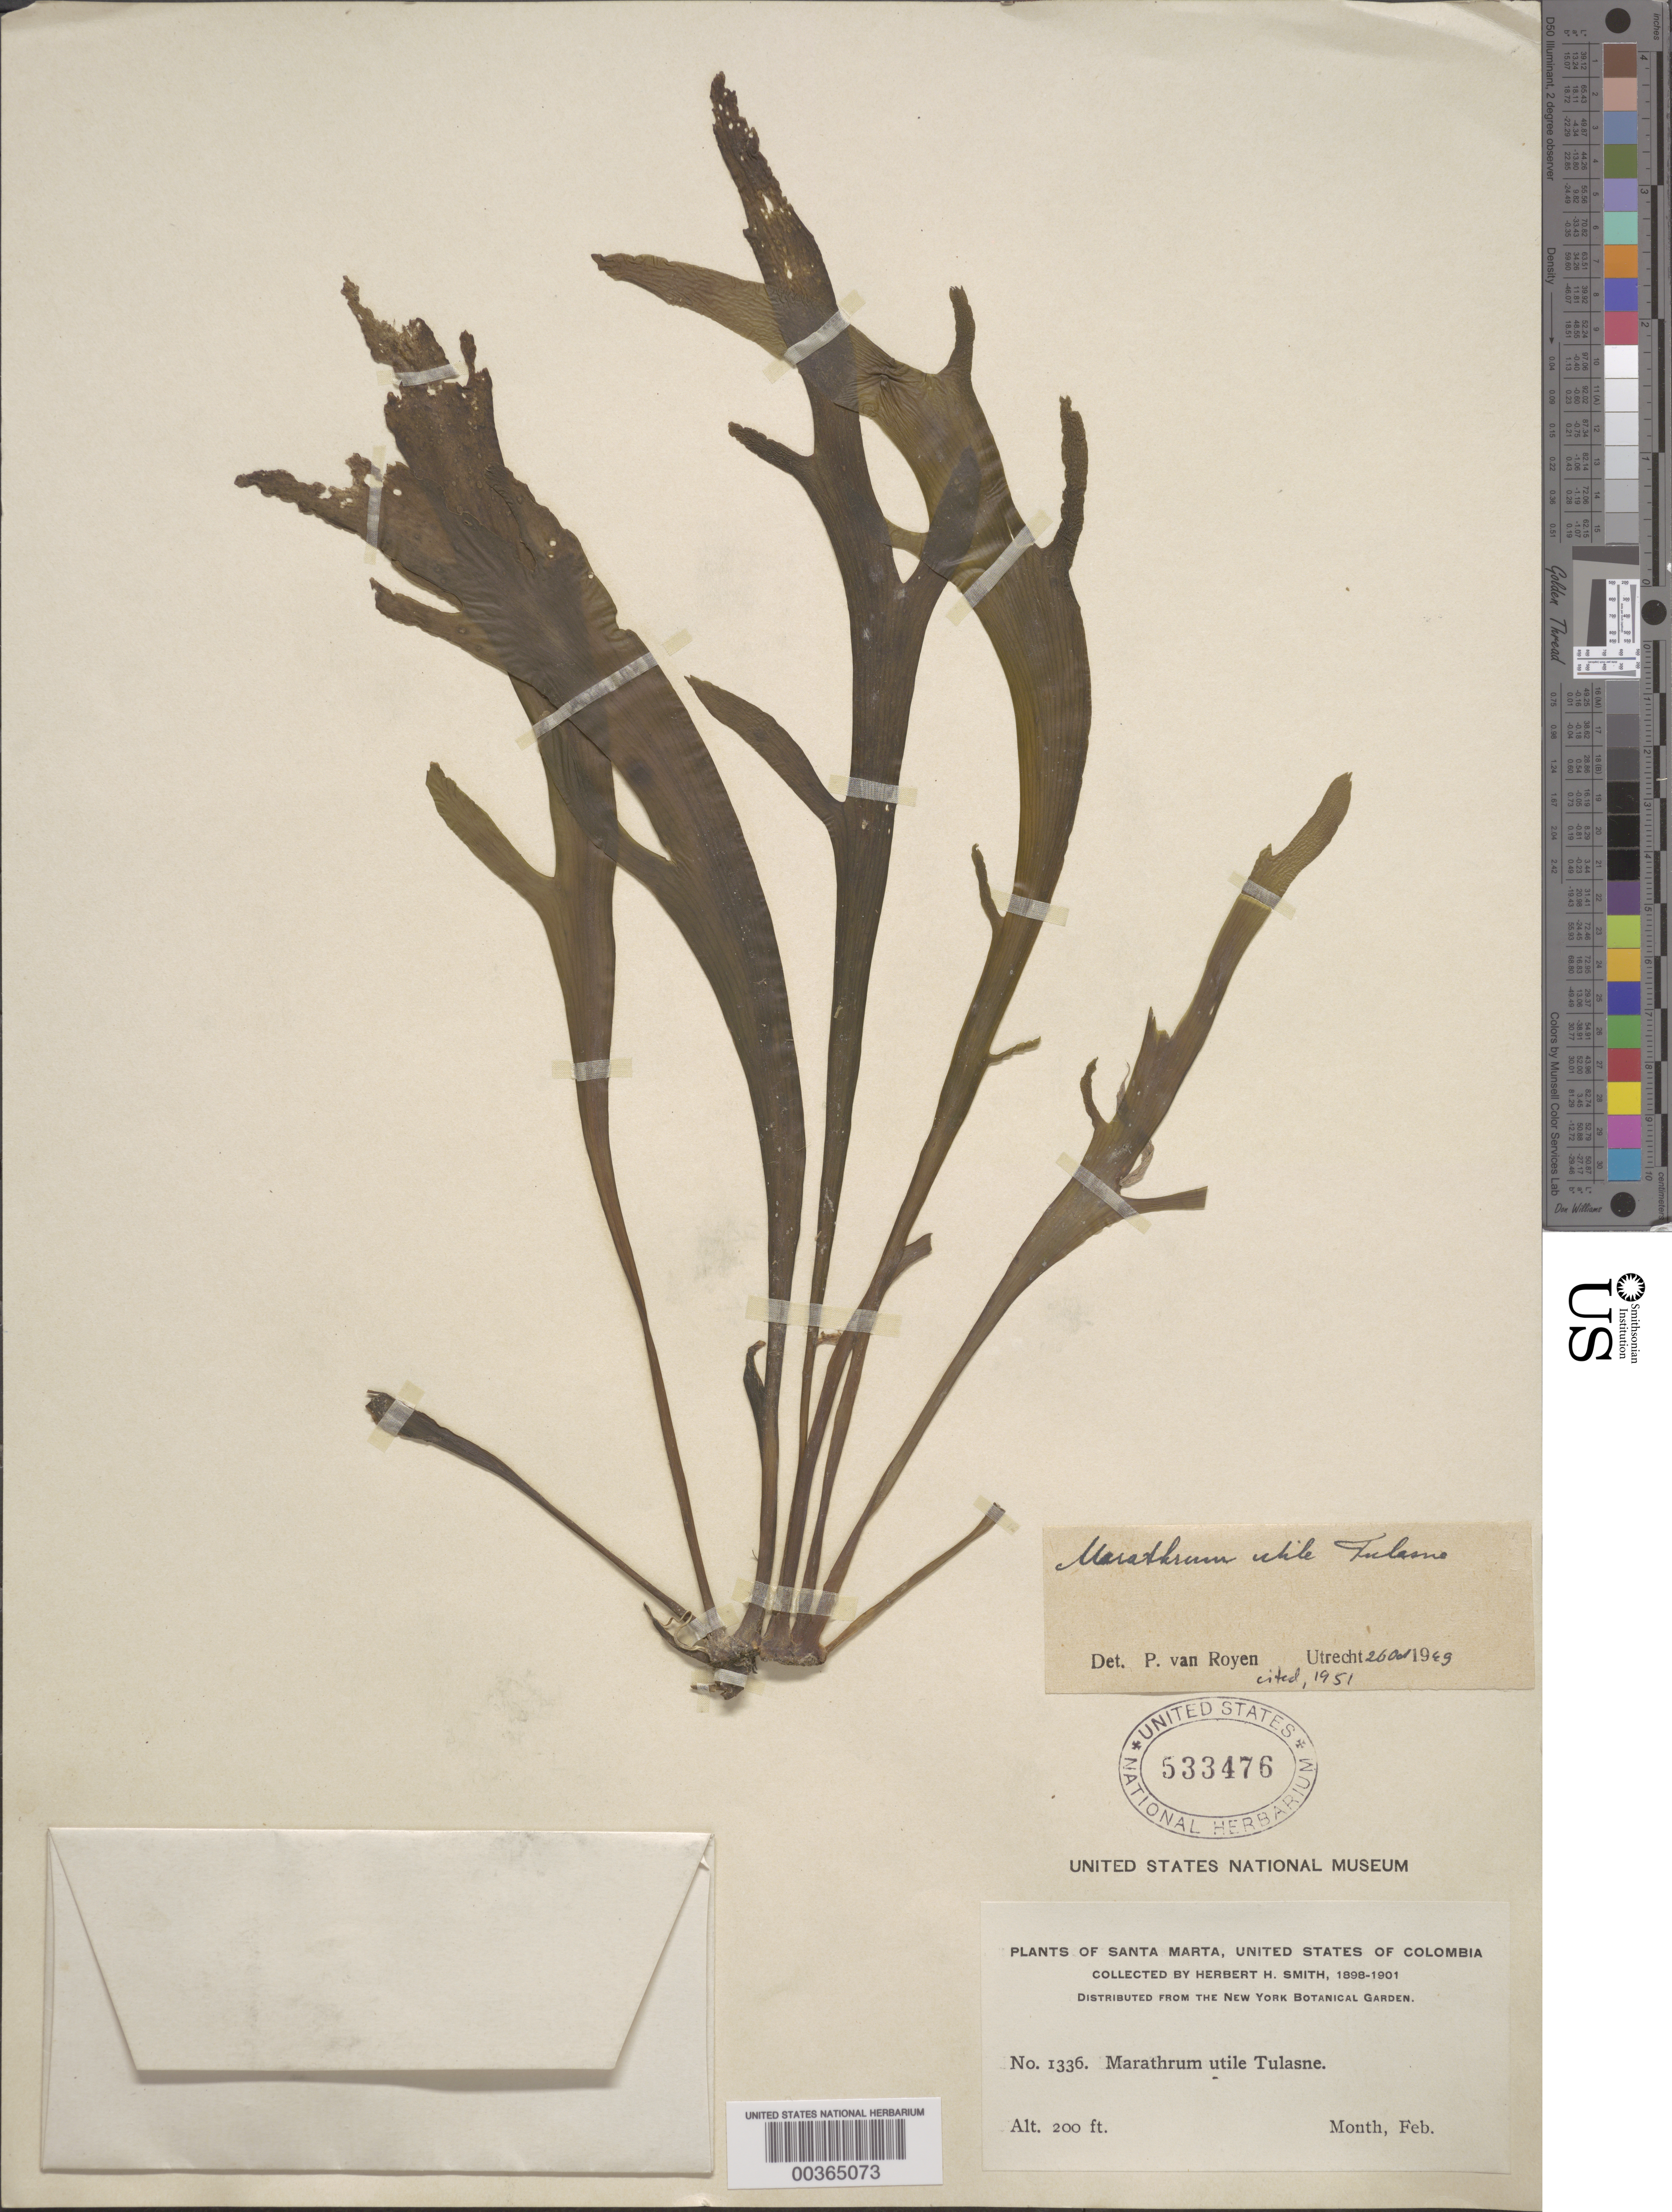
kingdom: Plantae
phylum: Tracheophyta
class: Magnoliopsida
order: Malpighiales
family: Podostemaceae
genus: Marathrum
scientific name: Marathrum utile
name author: Tul.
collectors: Herbert H. Smith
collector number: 1336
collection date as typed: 1898 to -- -- 1901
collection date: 1898/1901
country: Colombia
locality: Santa Marta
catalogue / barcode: US 533476